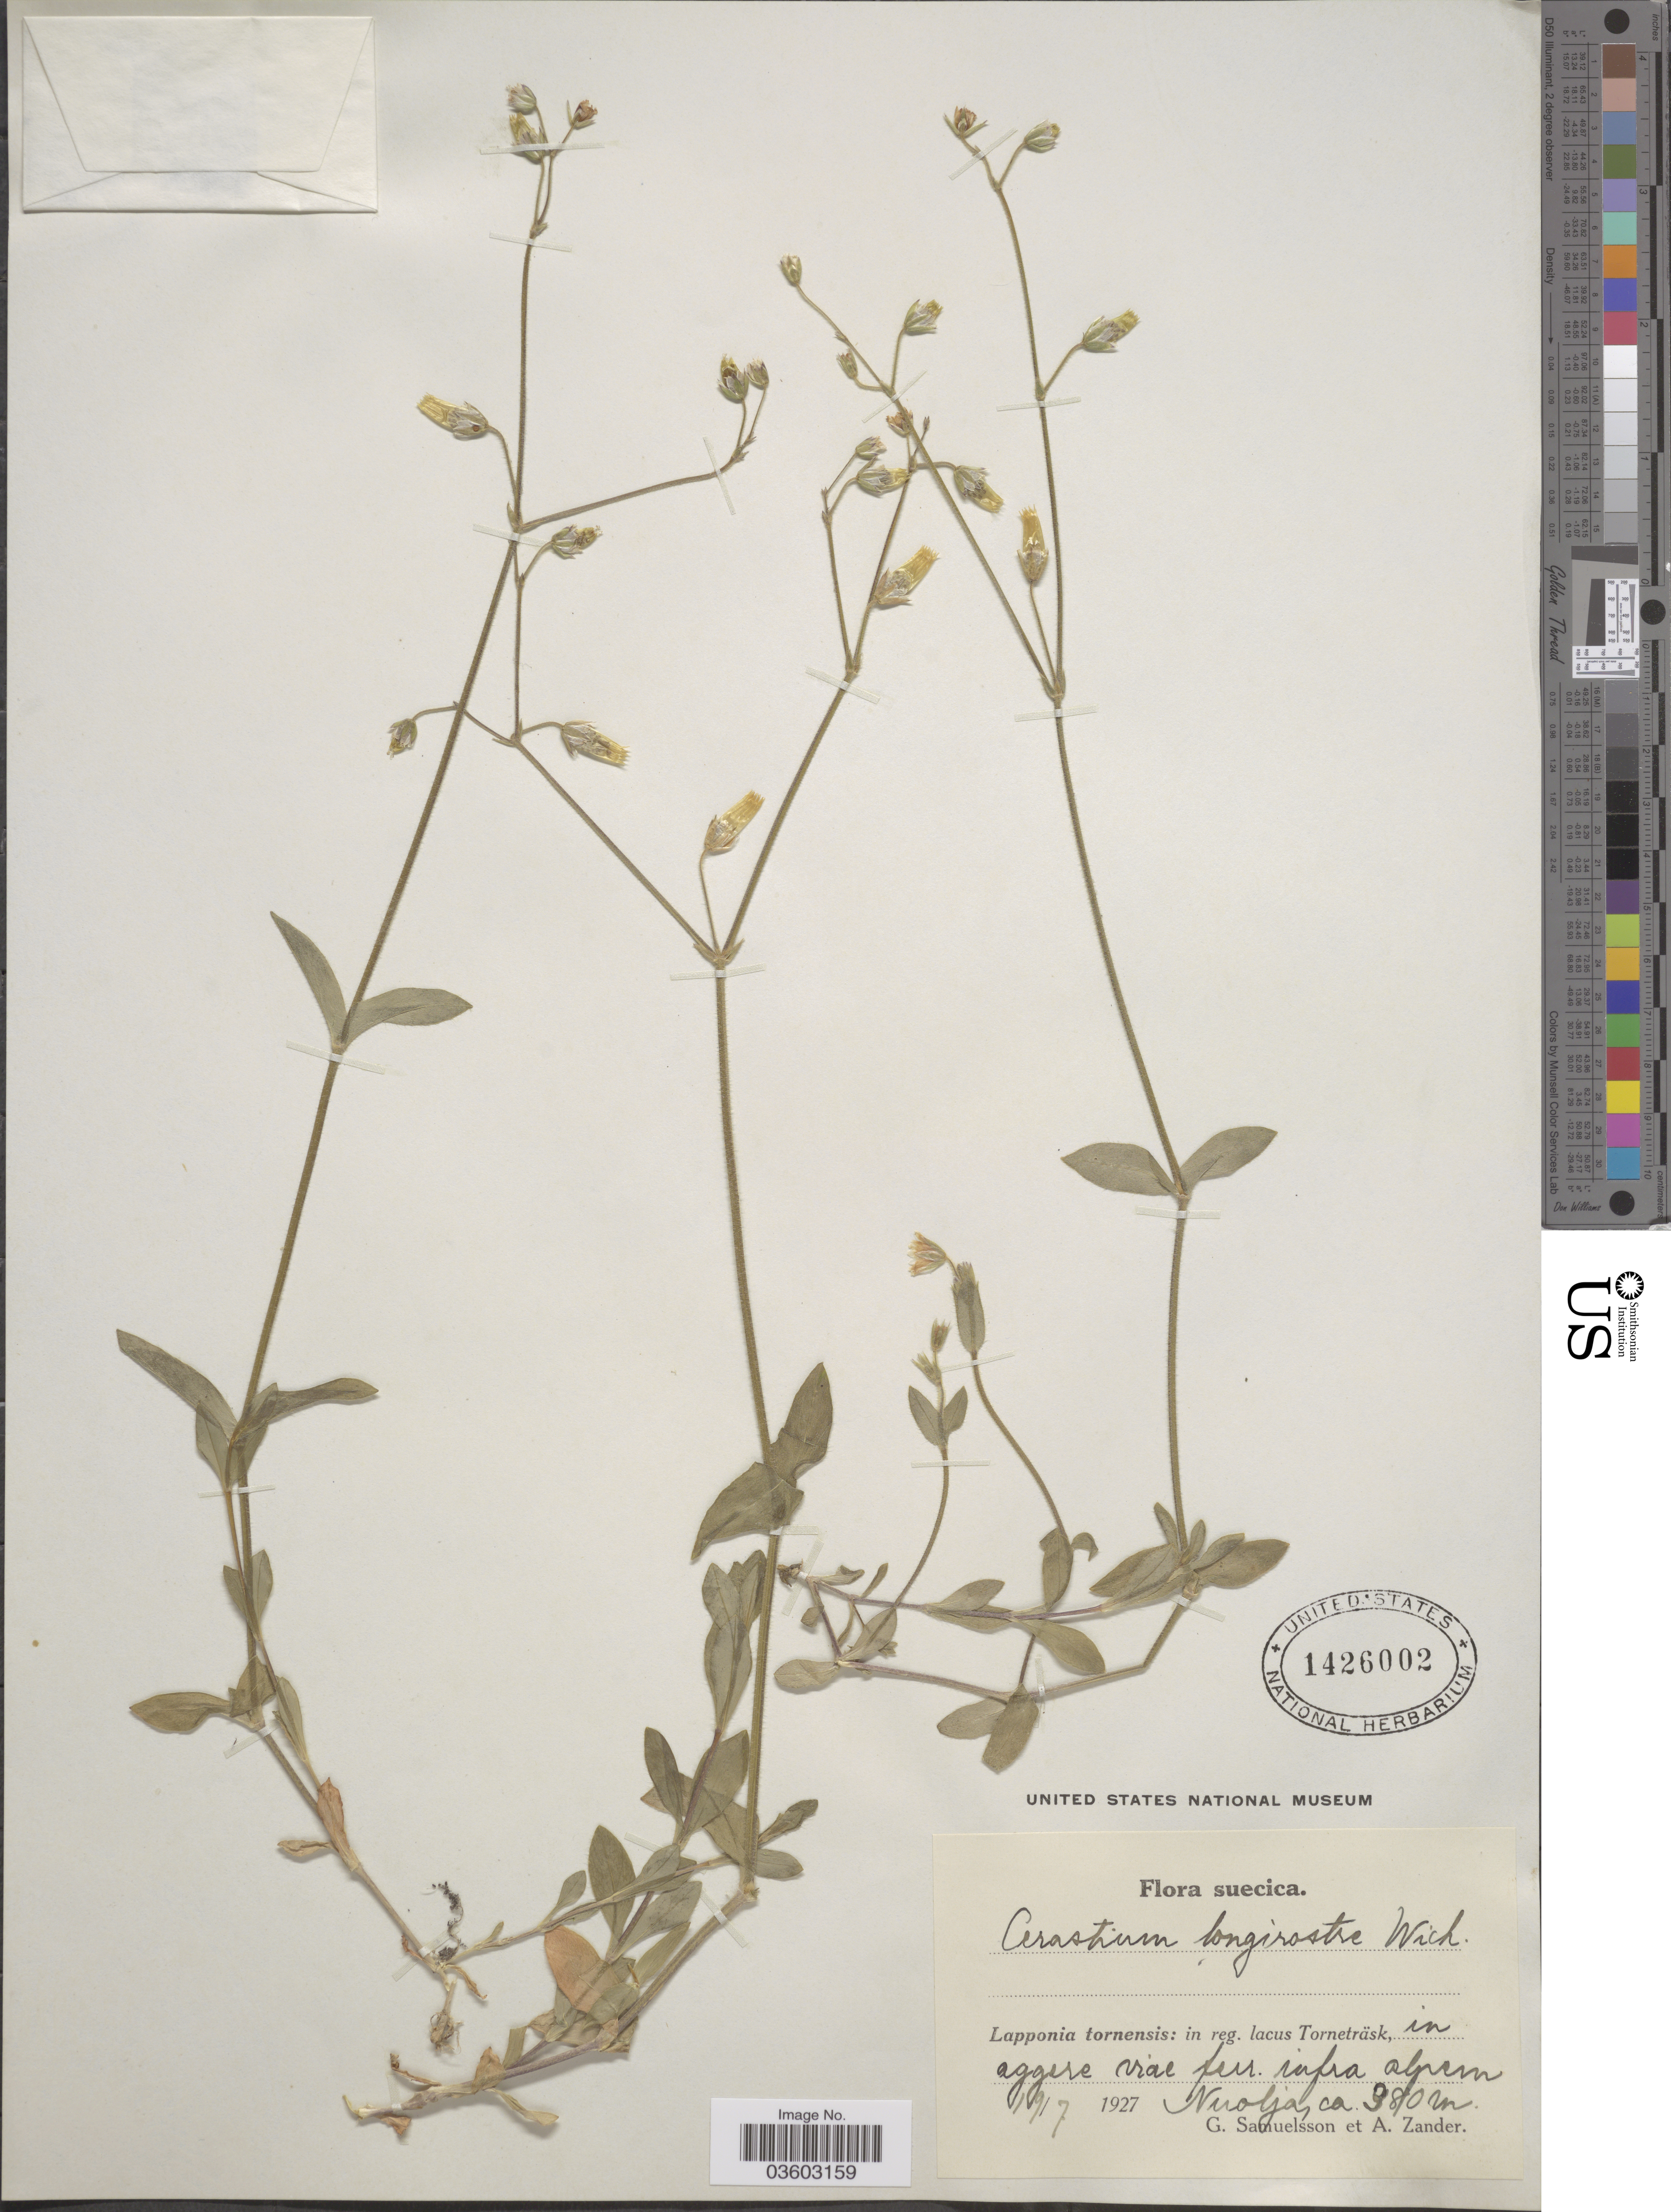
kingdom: Plantae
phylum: Tracheophyta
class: Magnoliopsida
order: Caryophyllales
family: Caryophyllaceae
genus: Cerastium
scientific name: Cerastium longirostre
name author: Wich.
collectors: G. Samuelsson & A. Zander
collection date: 1927-07-19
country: Sweden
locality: Suecica. Lapponia tornensis: in reg. lacus Torneträsk, in aggere viae ferr. infra alpem Nuolja.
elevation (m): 980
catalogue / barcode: US 1426002